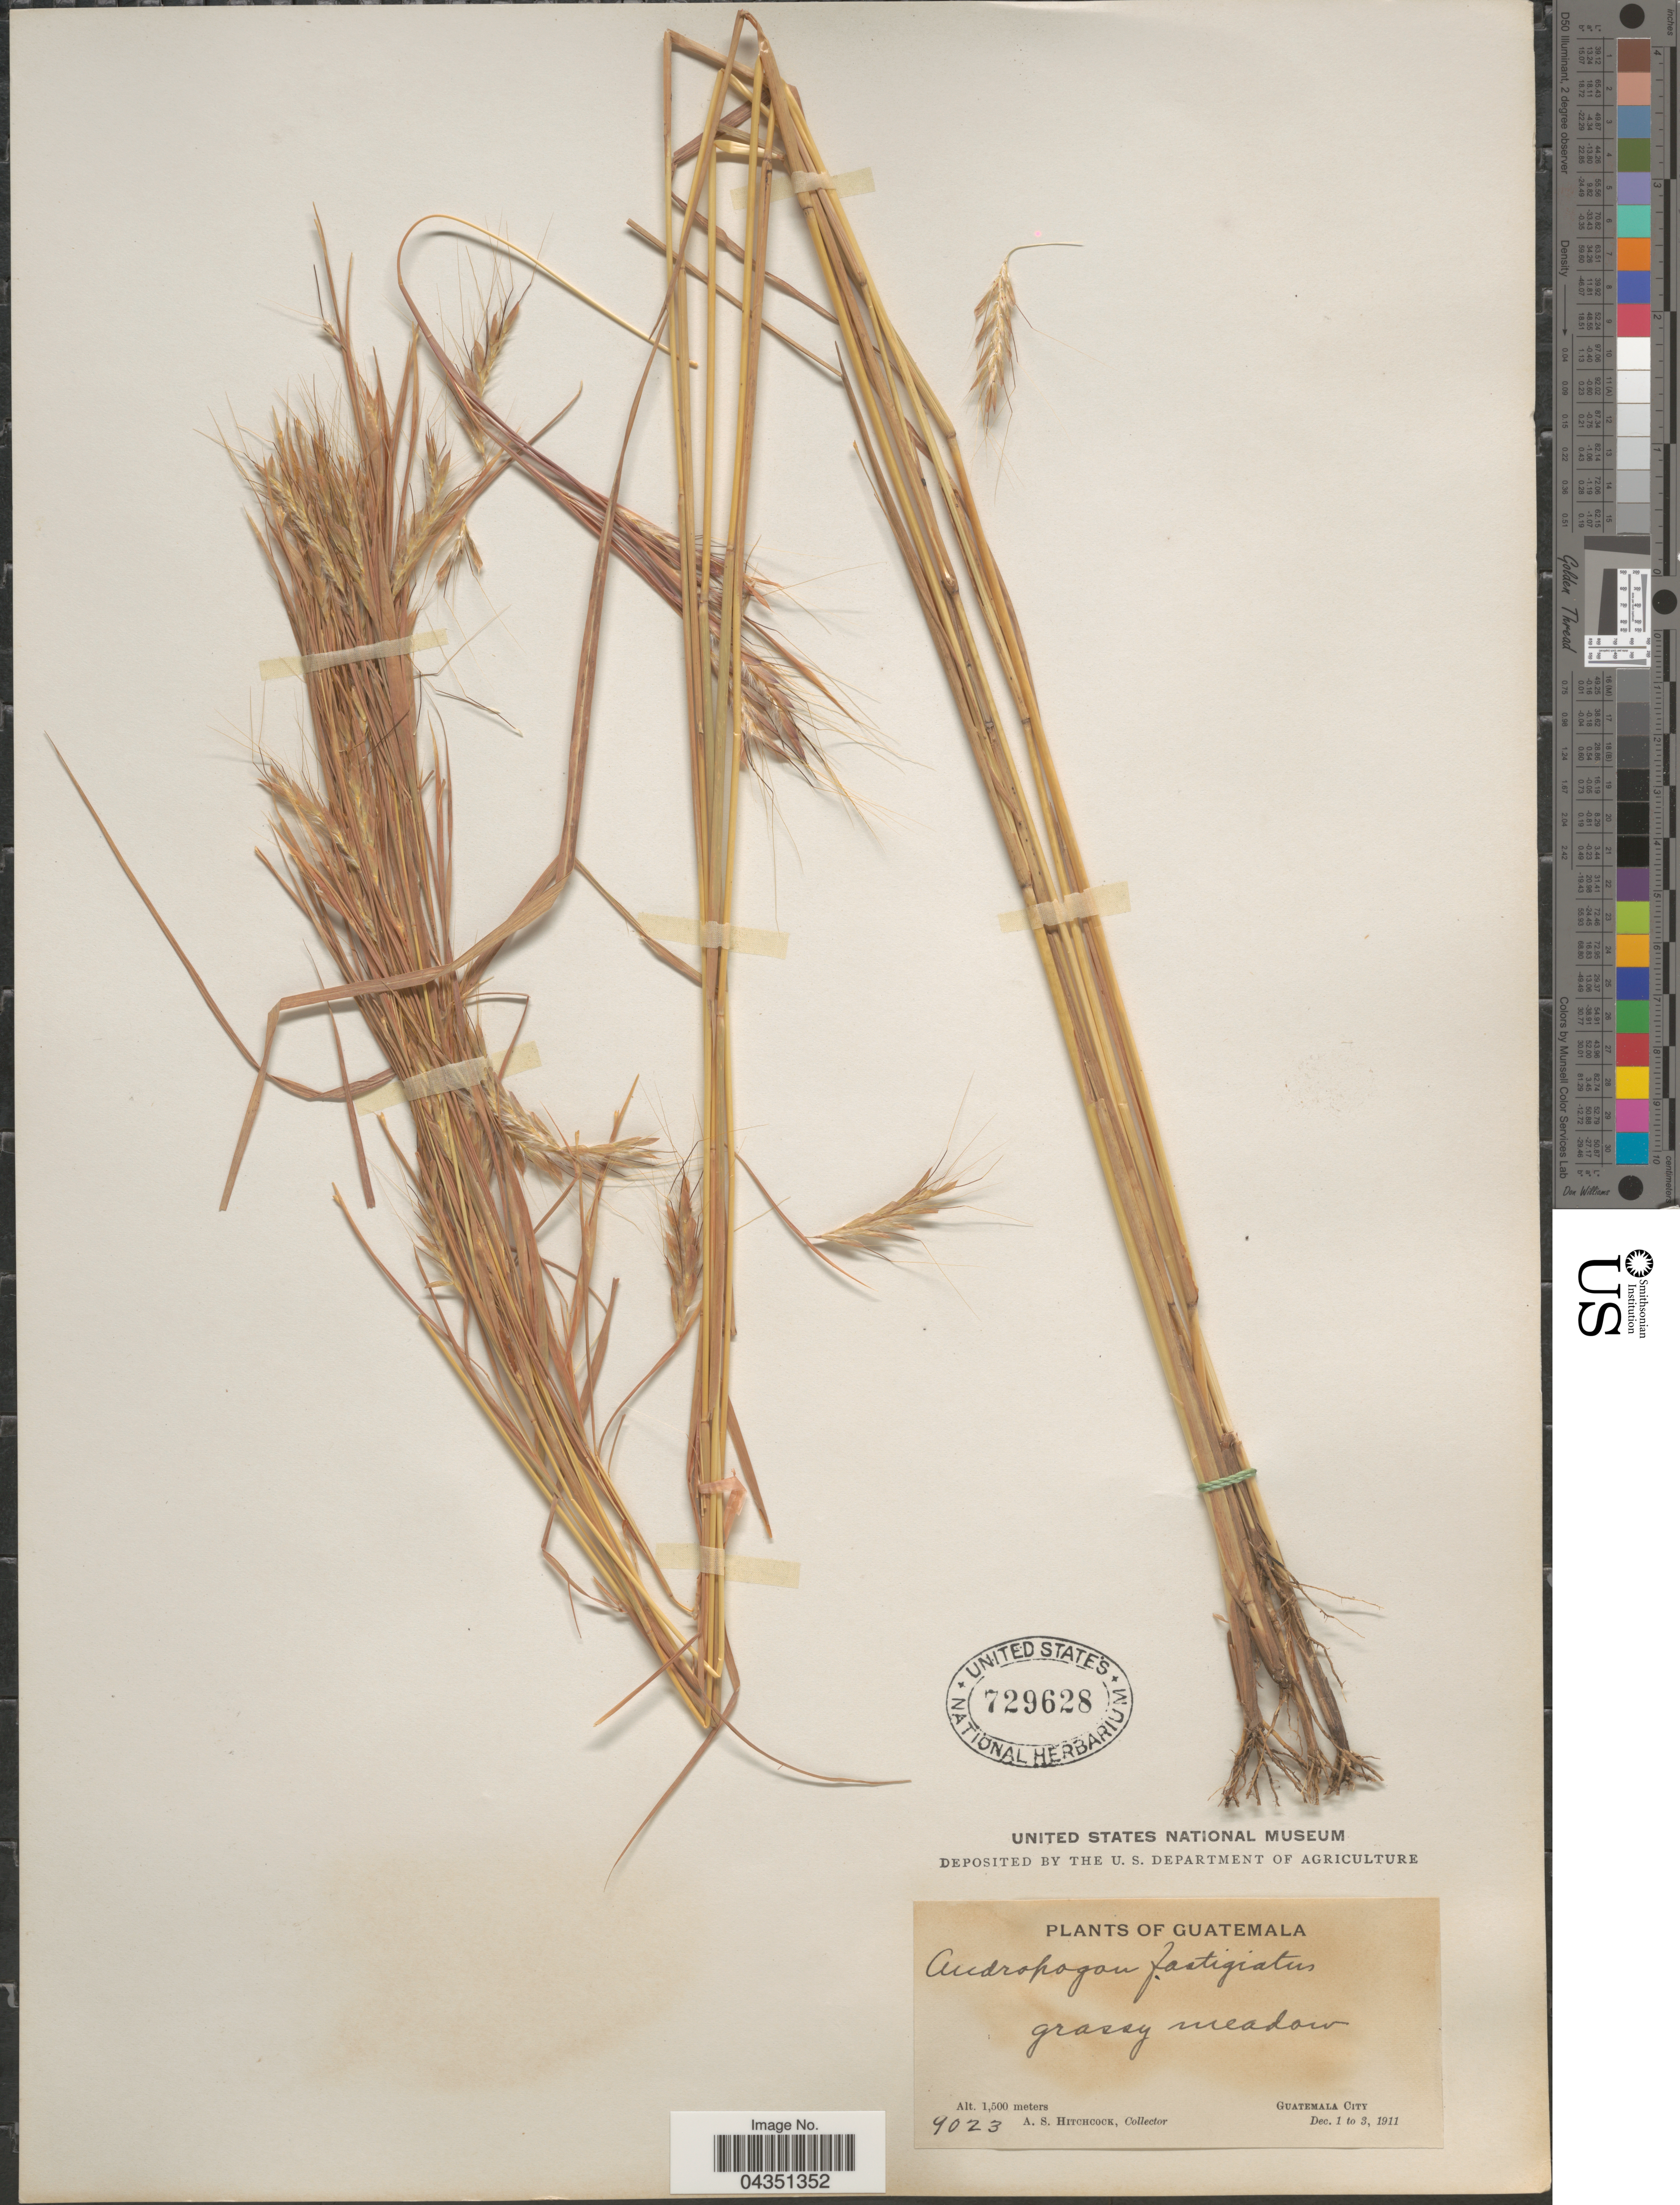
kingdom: Plantae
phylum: Tracheophyta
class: Liliopsida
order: Poales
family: Poaceae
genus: Diectomis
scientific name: Diectomis fastigiata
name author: (Sw.) P. Beauv.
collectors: A. S. Hitchcock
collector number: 4023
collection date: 1911-12-01/1911-12-03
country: Guatemala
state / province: Guatemala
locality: Guatemala City.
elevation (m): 1500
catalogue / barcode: US 729628